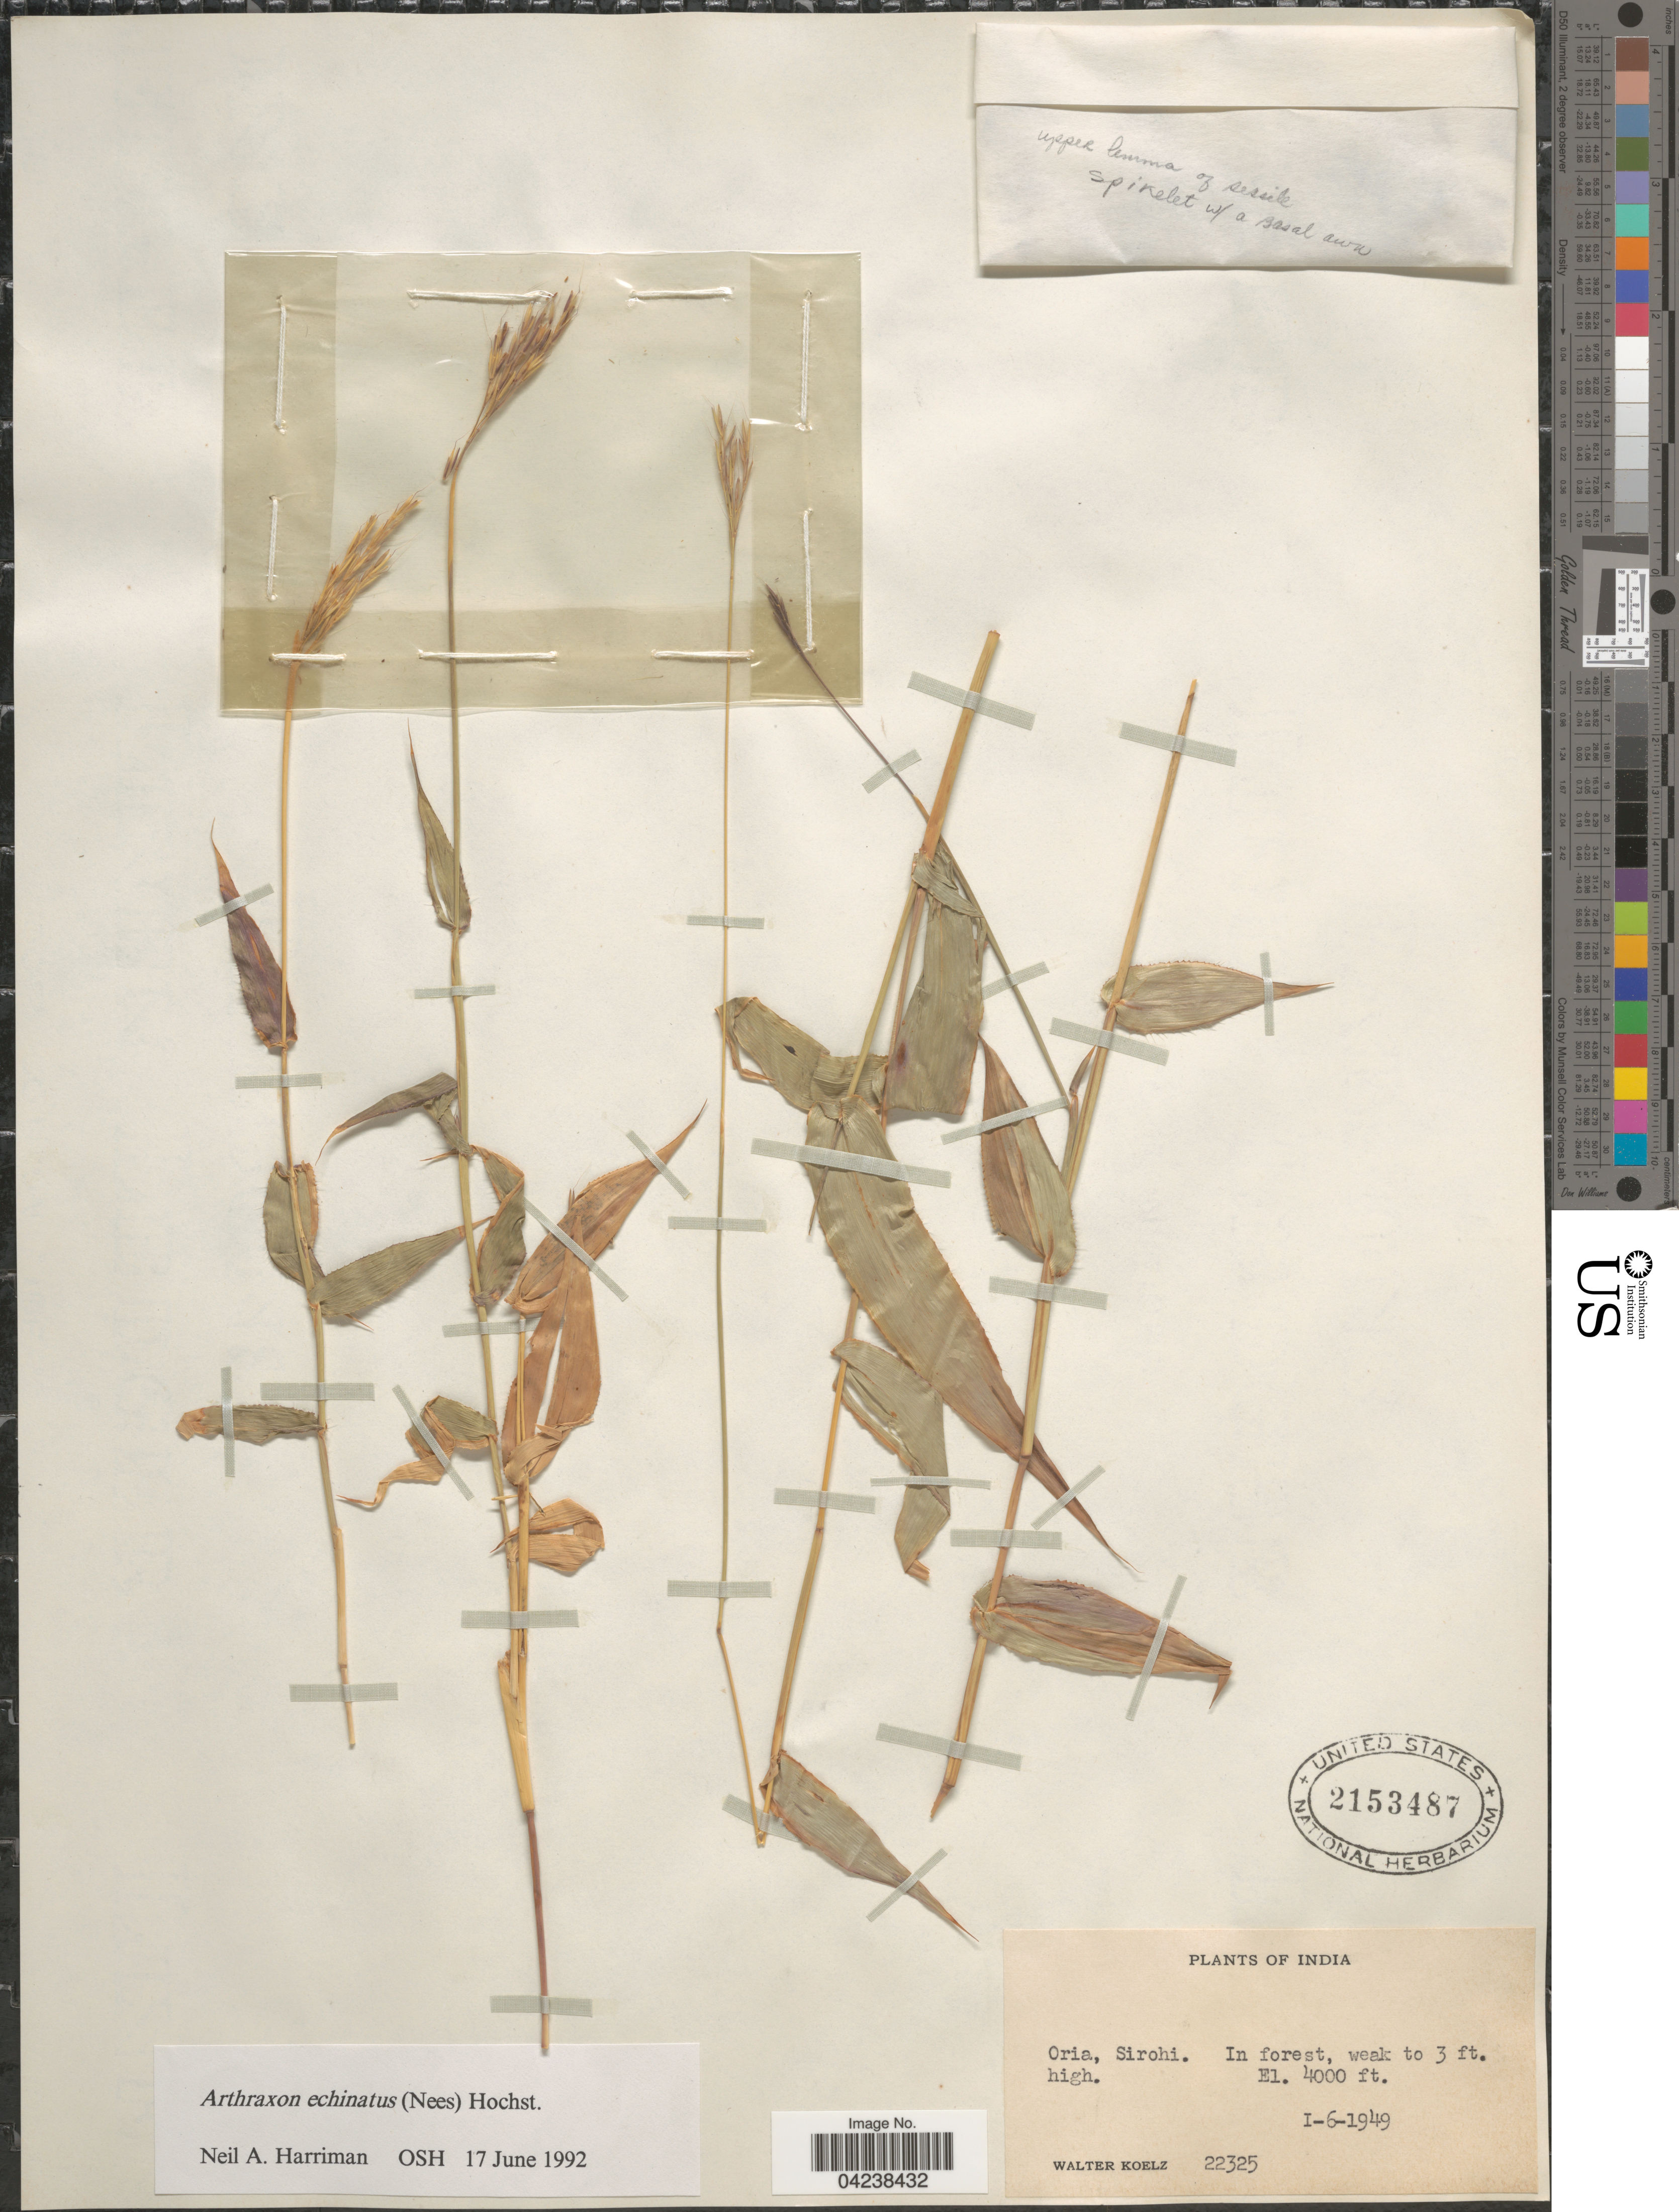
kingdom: Plantae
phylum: Tracheophyta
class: Liliopsida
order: Poales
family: Poaceae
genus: Arthraxon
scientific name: Arthraxon echinatus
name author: (Nees) Hochst.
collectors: W. N. Koelz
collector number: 22325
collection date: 1949-06-01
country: India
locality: Oria, Sirohi.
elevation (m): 1219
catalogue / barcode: US 2153487